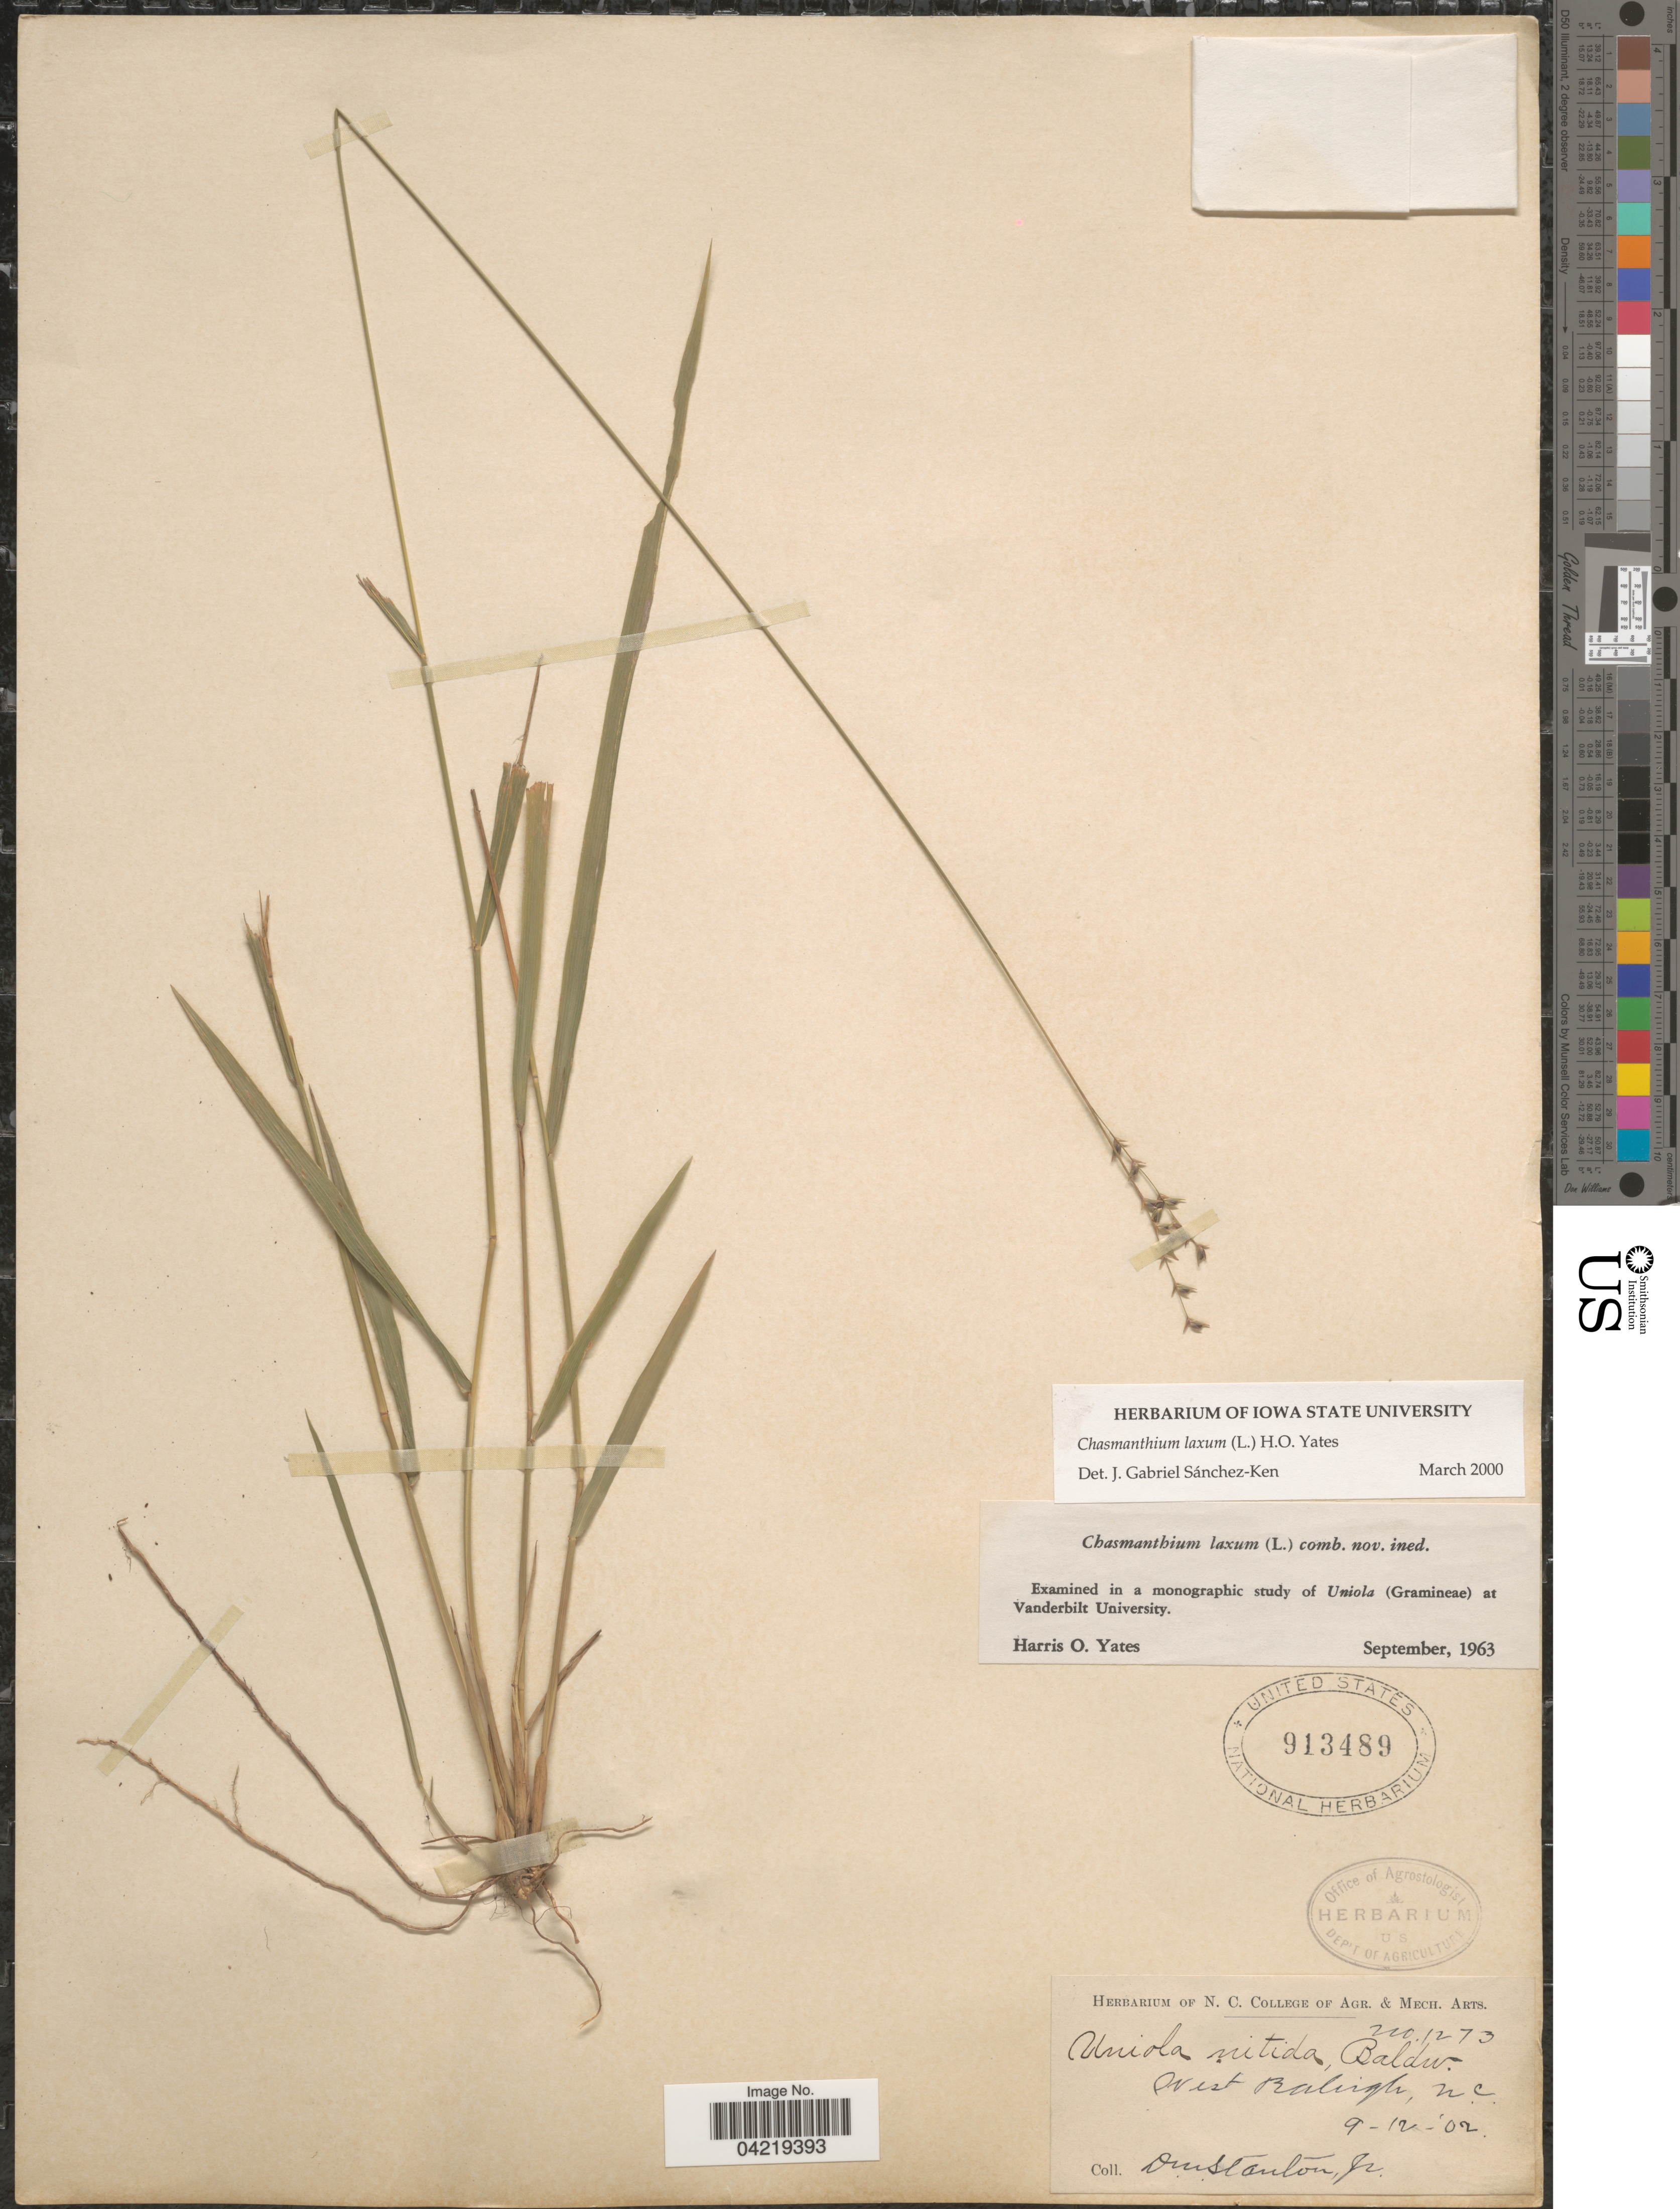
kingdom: Plantae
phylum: Tracheophyta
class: Liliopsida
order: Poales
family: Poaceae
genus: Chasmanthium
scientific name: Chasmanthium laxum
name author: (L.) H.O. Yates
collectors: D. Stanton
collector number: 1273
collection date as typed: Transcribed d/m/y: 12/9/2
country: United States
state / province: North Carolina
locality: West Raleigh.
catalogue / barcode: US 913489